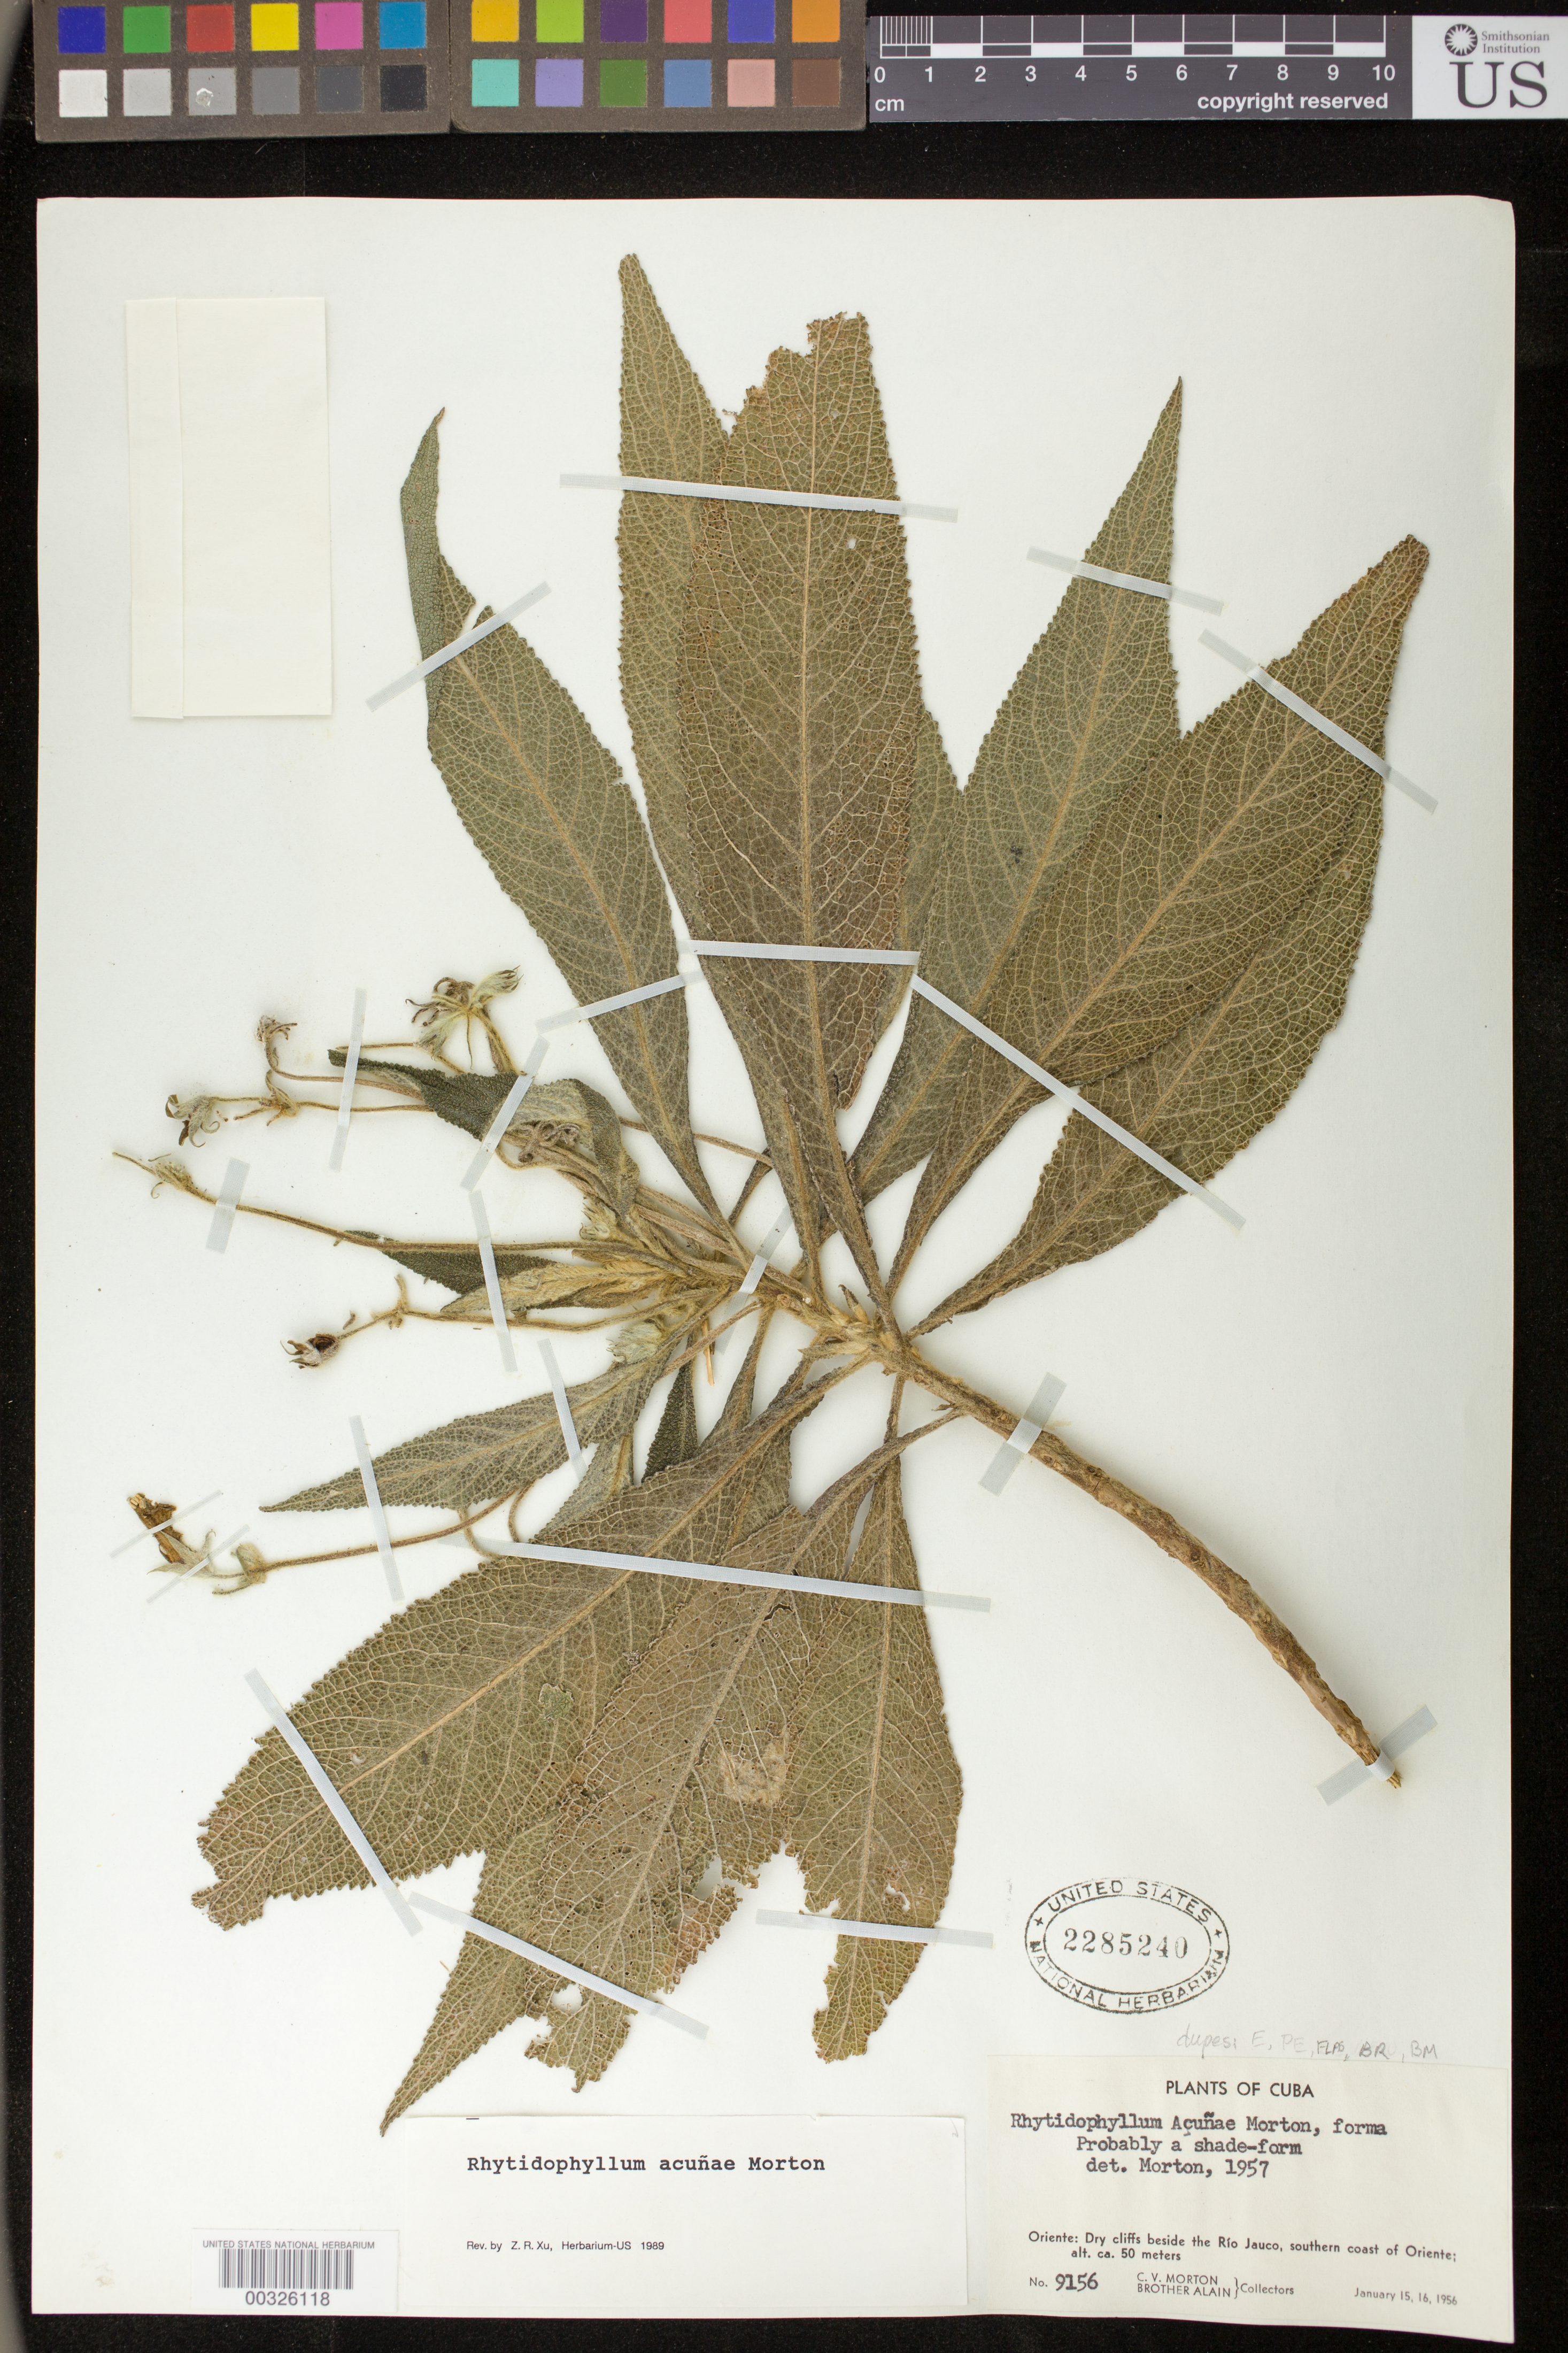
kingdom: Plantae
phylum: Tracheophyta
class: Magnoliopsida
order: Lamiales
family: Gesneriaceae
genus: Rhytidophyllum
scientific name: Rhytidophyllum acunae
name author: C.V. Morton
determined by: Skog, Laurence E.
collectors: C. V. Morton & A. H. Liogier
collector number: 9156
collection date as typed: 15-16 Jan 1956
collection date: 1956-01-15/1956-01-16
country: Cuba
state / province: Oriente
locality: Río Jauco, southern coast of Oriente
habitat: Dry cliffs beside the Rio Jauco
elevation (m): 50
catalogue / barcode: US 2285240